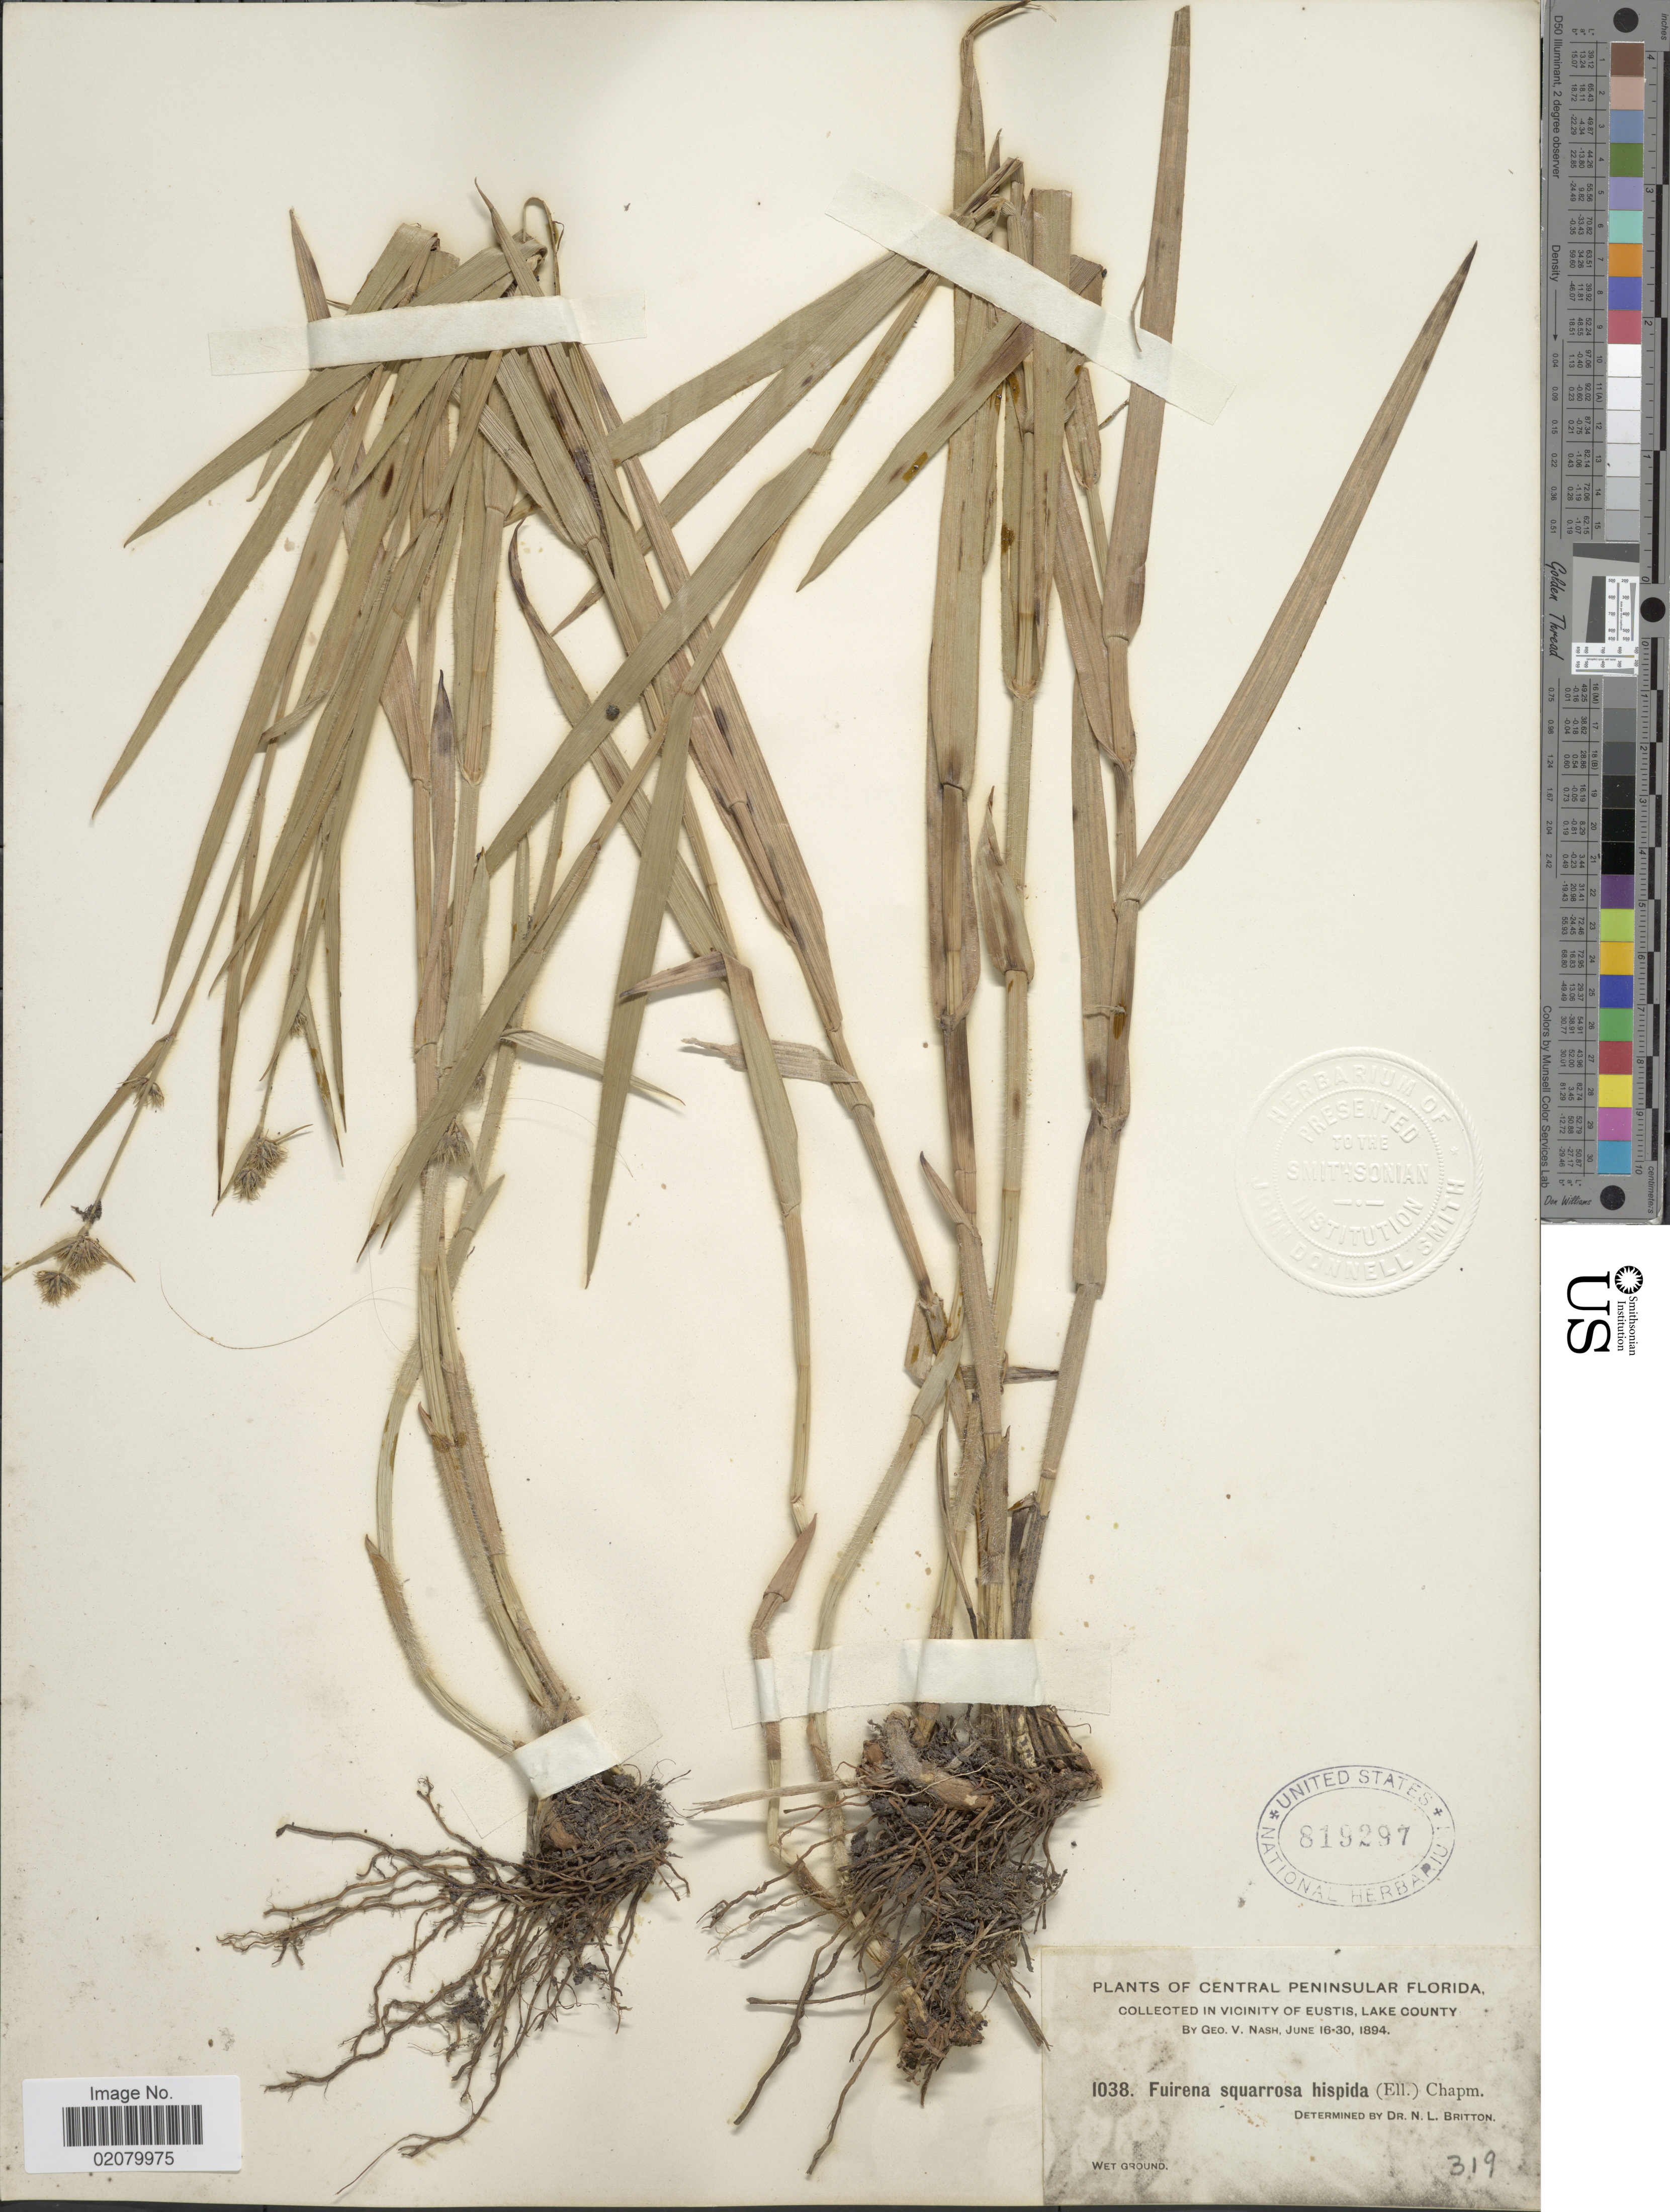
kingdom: Plantae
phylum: Tracheophyta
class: Liliopsida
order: Poales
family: Cyperaceae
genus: Fuirena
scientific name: Fuirena squarrosa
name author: Michx.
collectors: G. V. Nash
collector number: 1038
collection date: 1894-06-16/1894-06-30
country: United States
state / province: Florida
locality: Central Peninsular Florida, in the vicinity of Eustis, Lake County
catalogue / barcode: US 819297